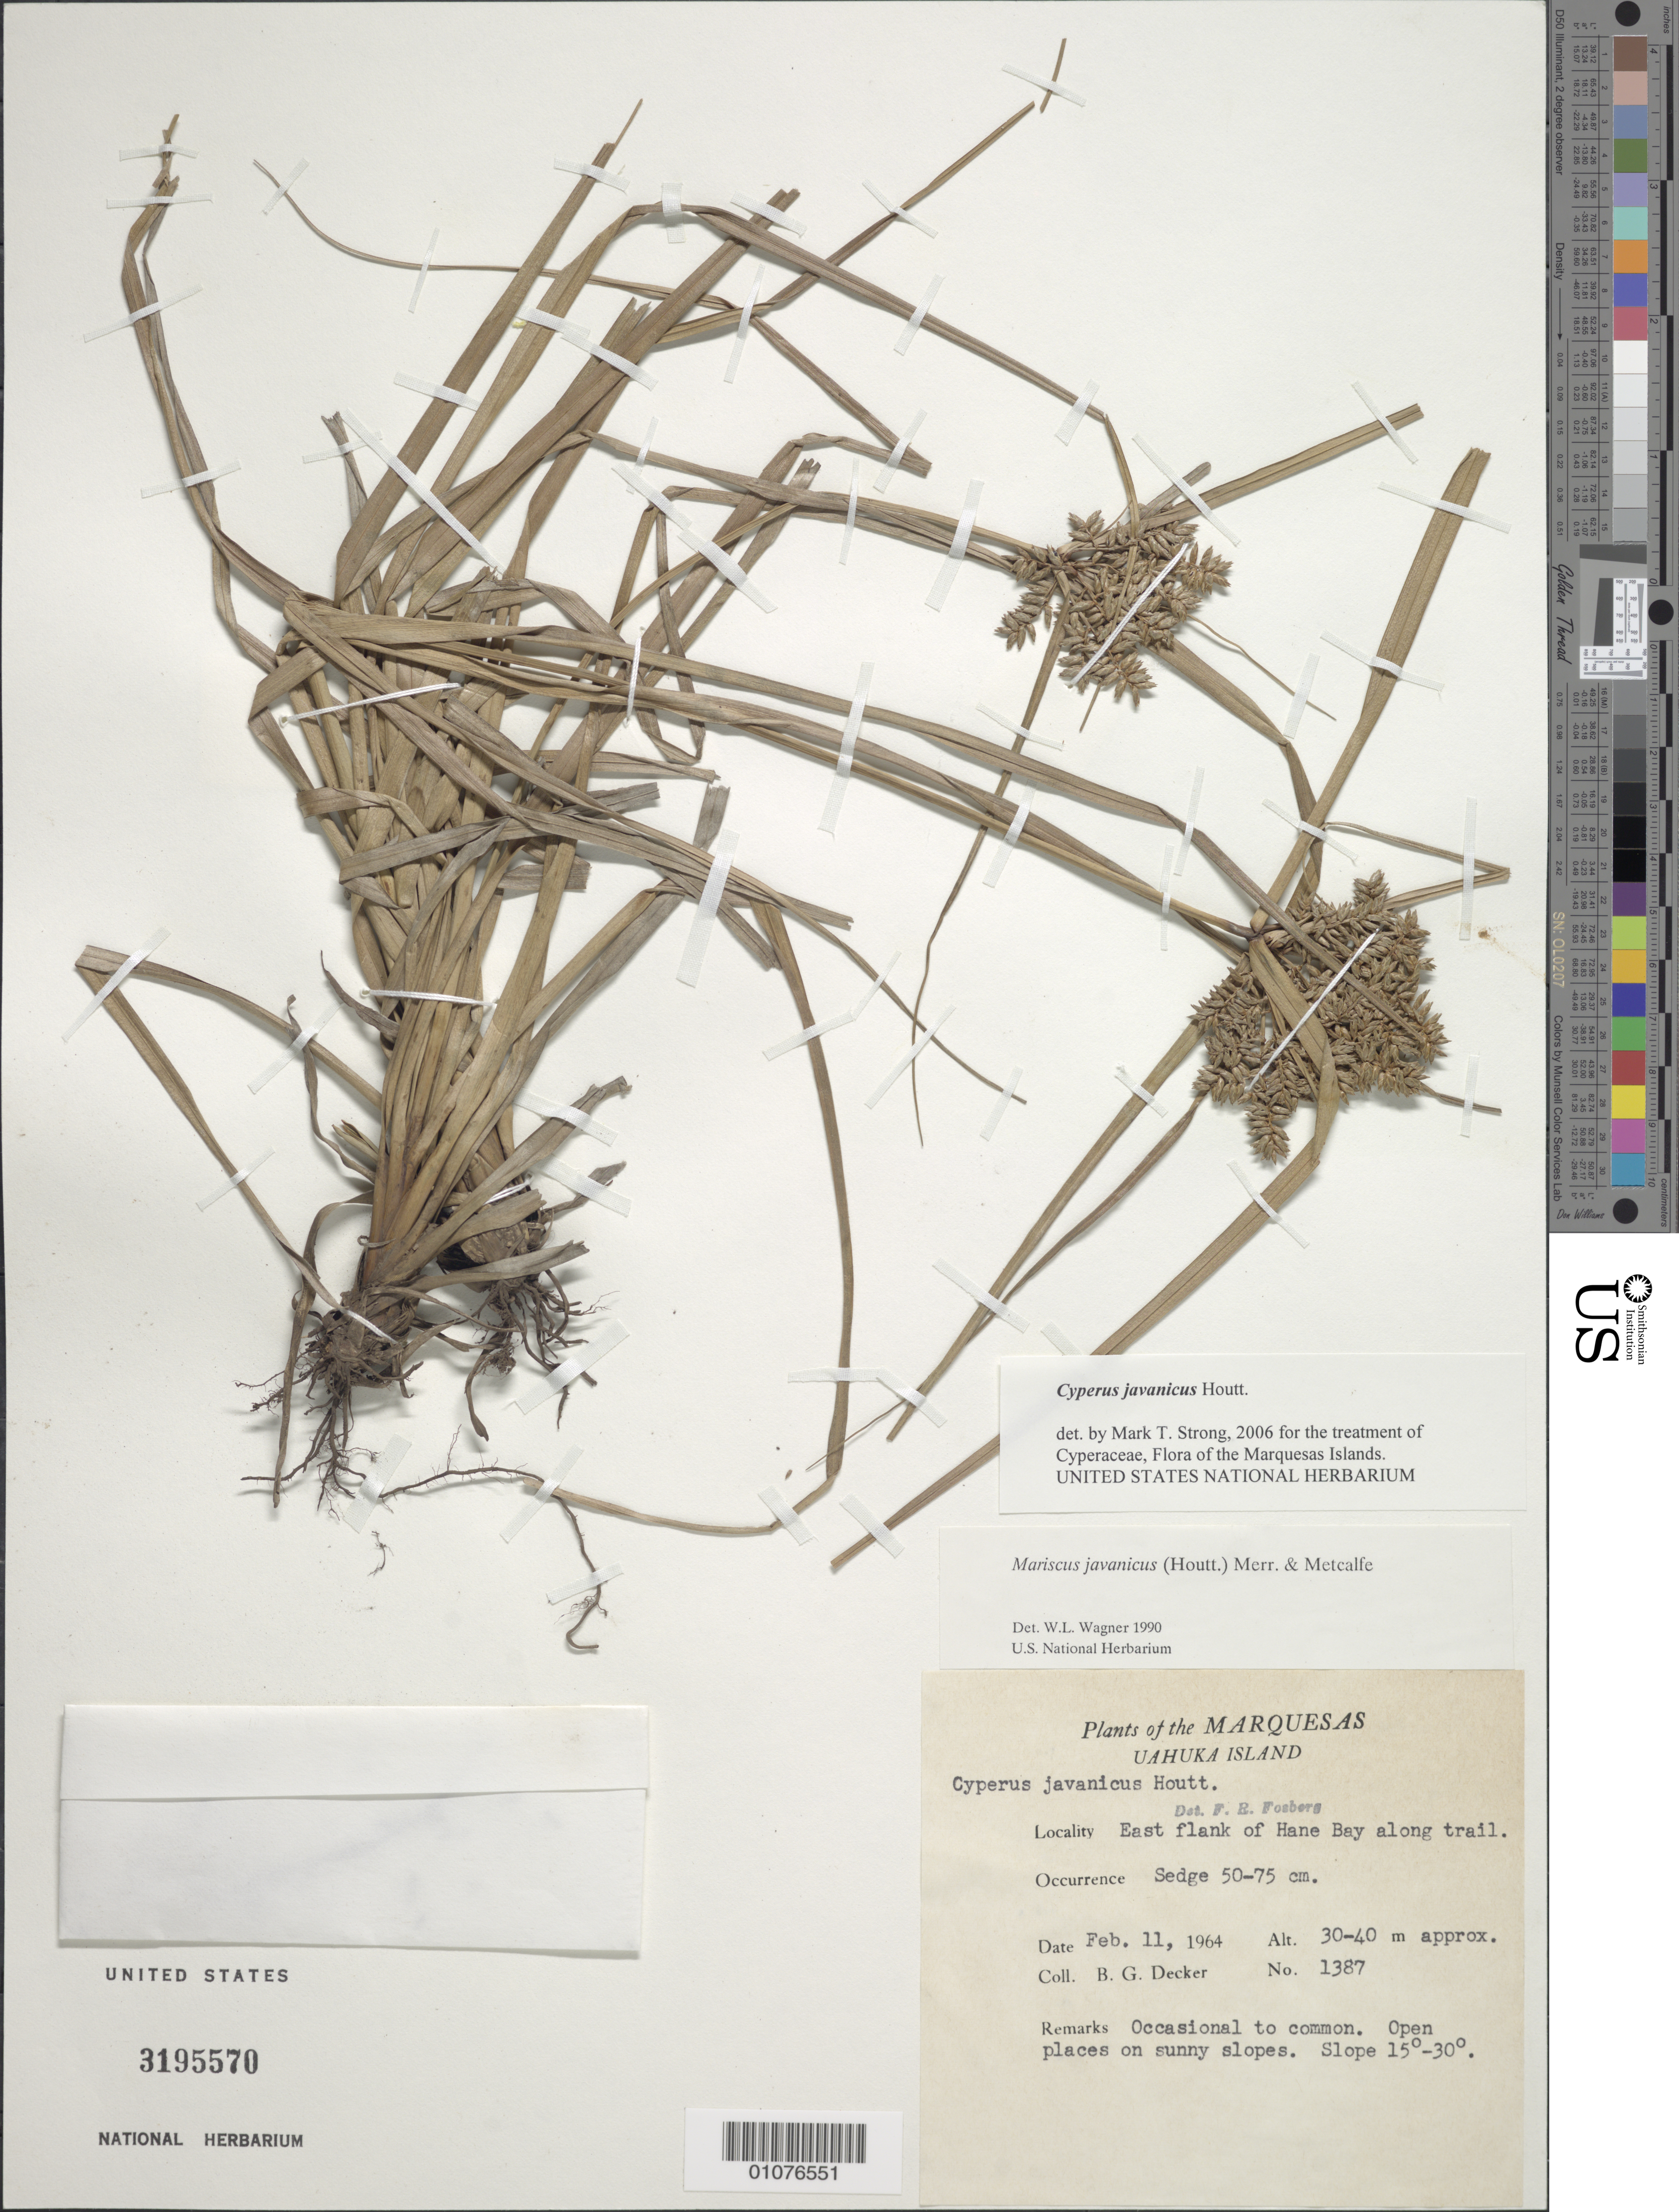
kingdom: Plantae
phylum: Tracheophyta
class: Liliopsida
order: Poales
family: Cyperaceae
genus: Cyperus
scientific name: Cyperus javanicus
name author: Houtt.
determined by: Strong, M. T., (US), Smithsonian Institution - National Museum of Natural History (UNITED STATES)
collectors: B. G. Decker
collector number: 1387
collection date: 1964-02-11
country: French Polynesia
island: Ua Huka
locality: E flank of Hane Bay along trail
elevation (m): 30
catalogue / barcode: US 3195570